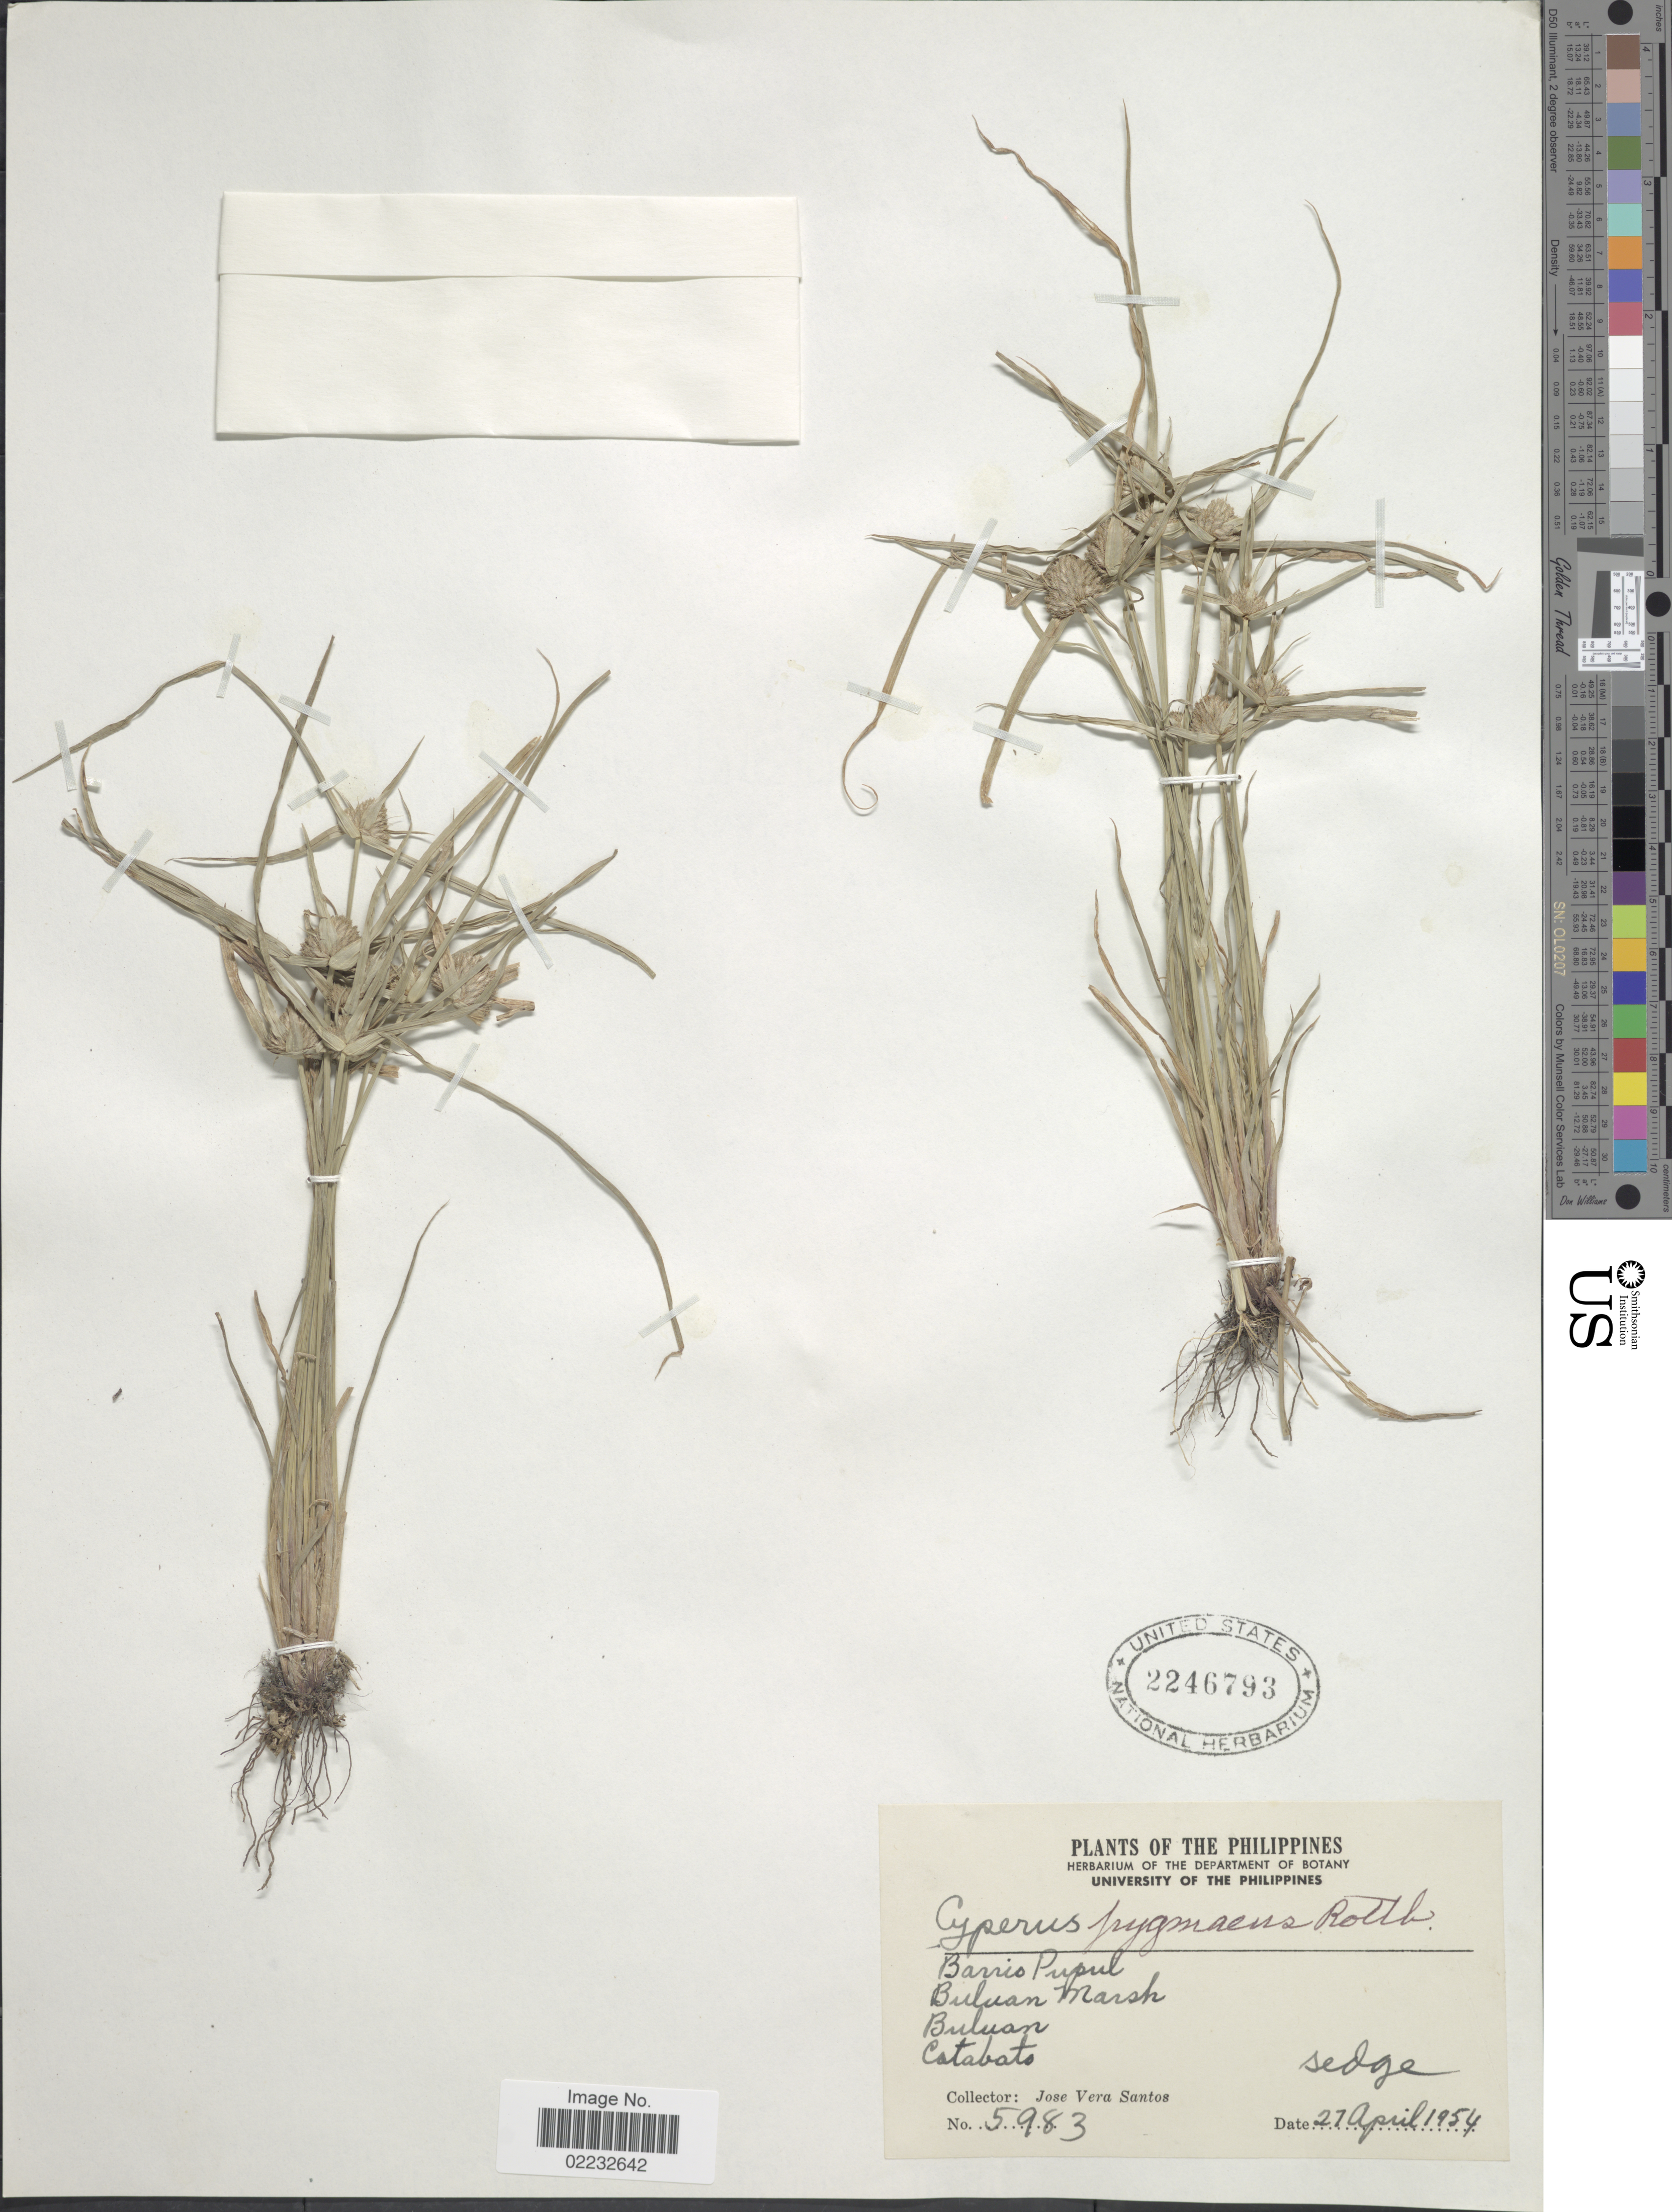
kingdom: Plantae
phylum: Tracheophyta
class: Liliopsida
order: Poales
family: Cyperaceae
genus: Cyperus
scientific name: Cyperus pygmaeus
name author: Rottb.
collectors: J. Santos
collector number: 5983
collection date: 1954-04-27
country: Philippines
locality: Barrio Pupul. Buluan Marsh. Buluan. Catabato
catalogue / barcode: US 2246793